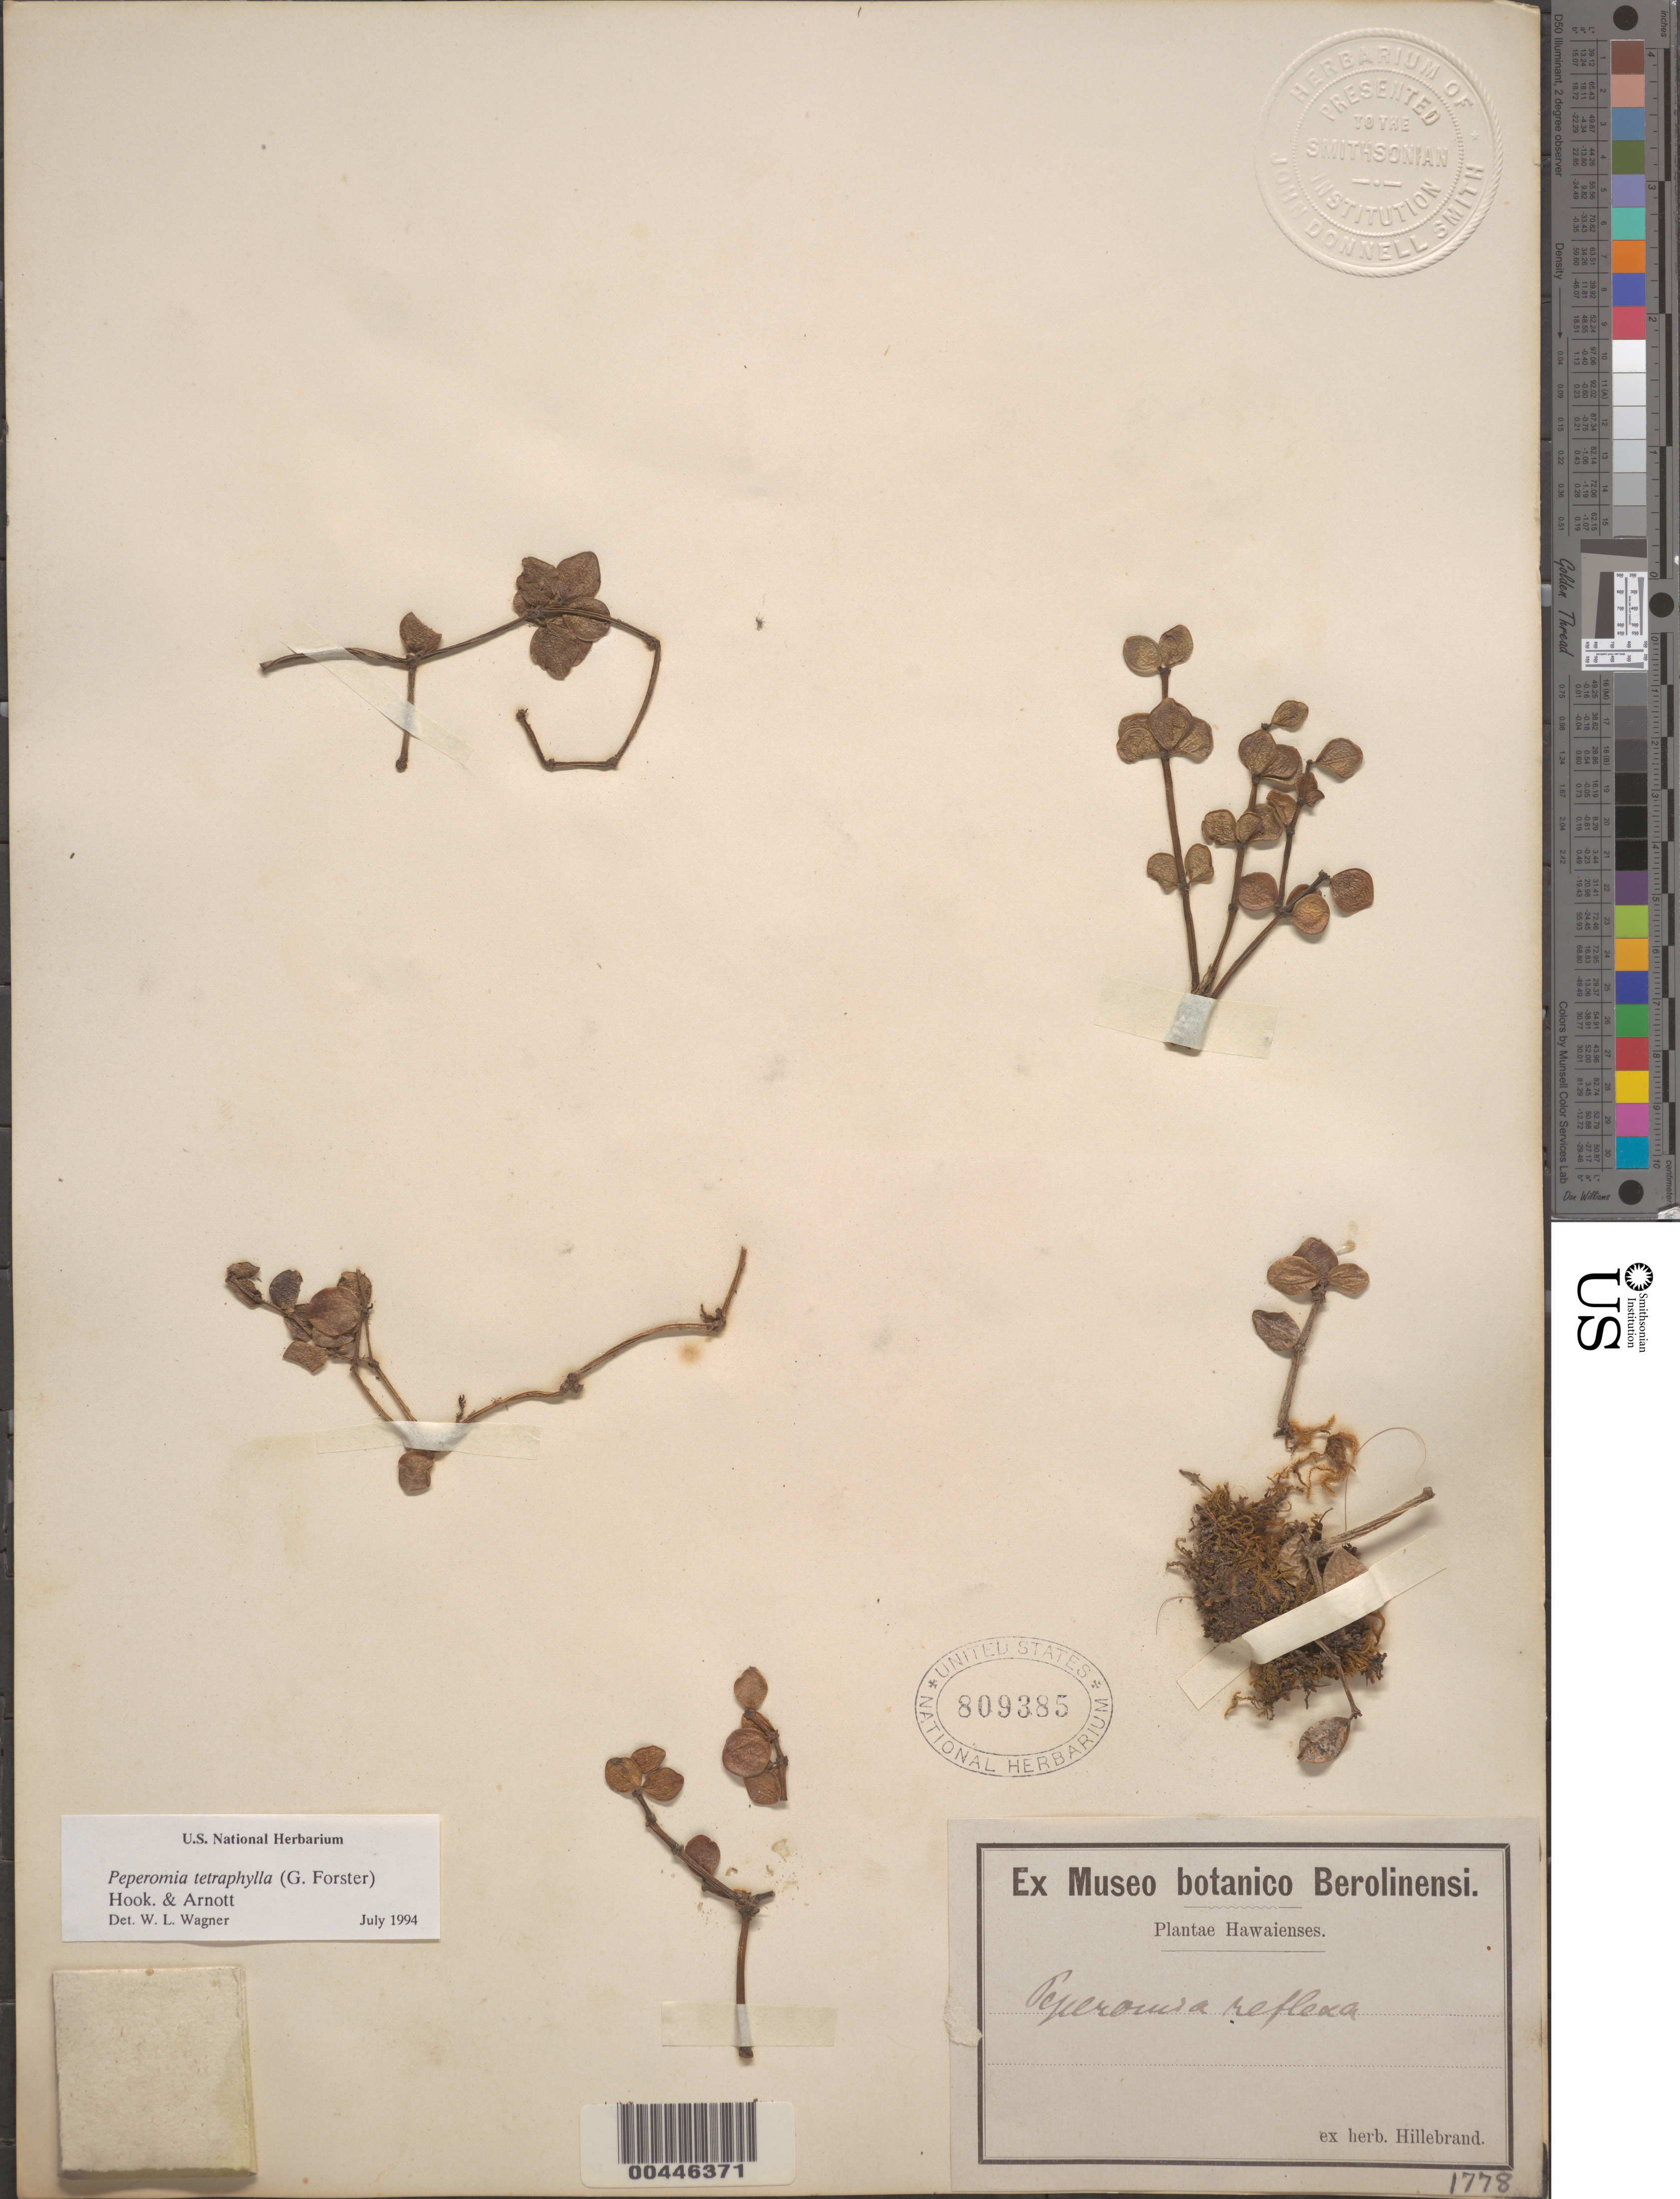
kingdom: Plantae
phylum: Tracheophyta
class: Magnoliopsida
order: Piperales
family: Piperaceae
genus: Peperomia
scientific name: Peperomia trichopus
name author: Trel. in J.F. Macbr.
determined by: Wagner, W. L., (BOT), Smithsonian Institution - National Museum of Natural History (UNITED STATES)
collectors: W. Hillebrand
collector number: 1778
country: United States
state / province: Hawaii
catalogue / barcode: US 809385